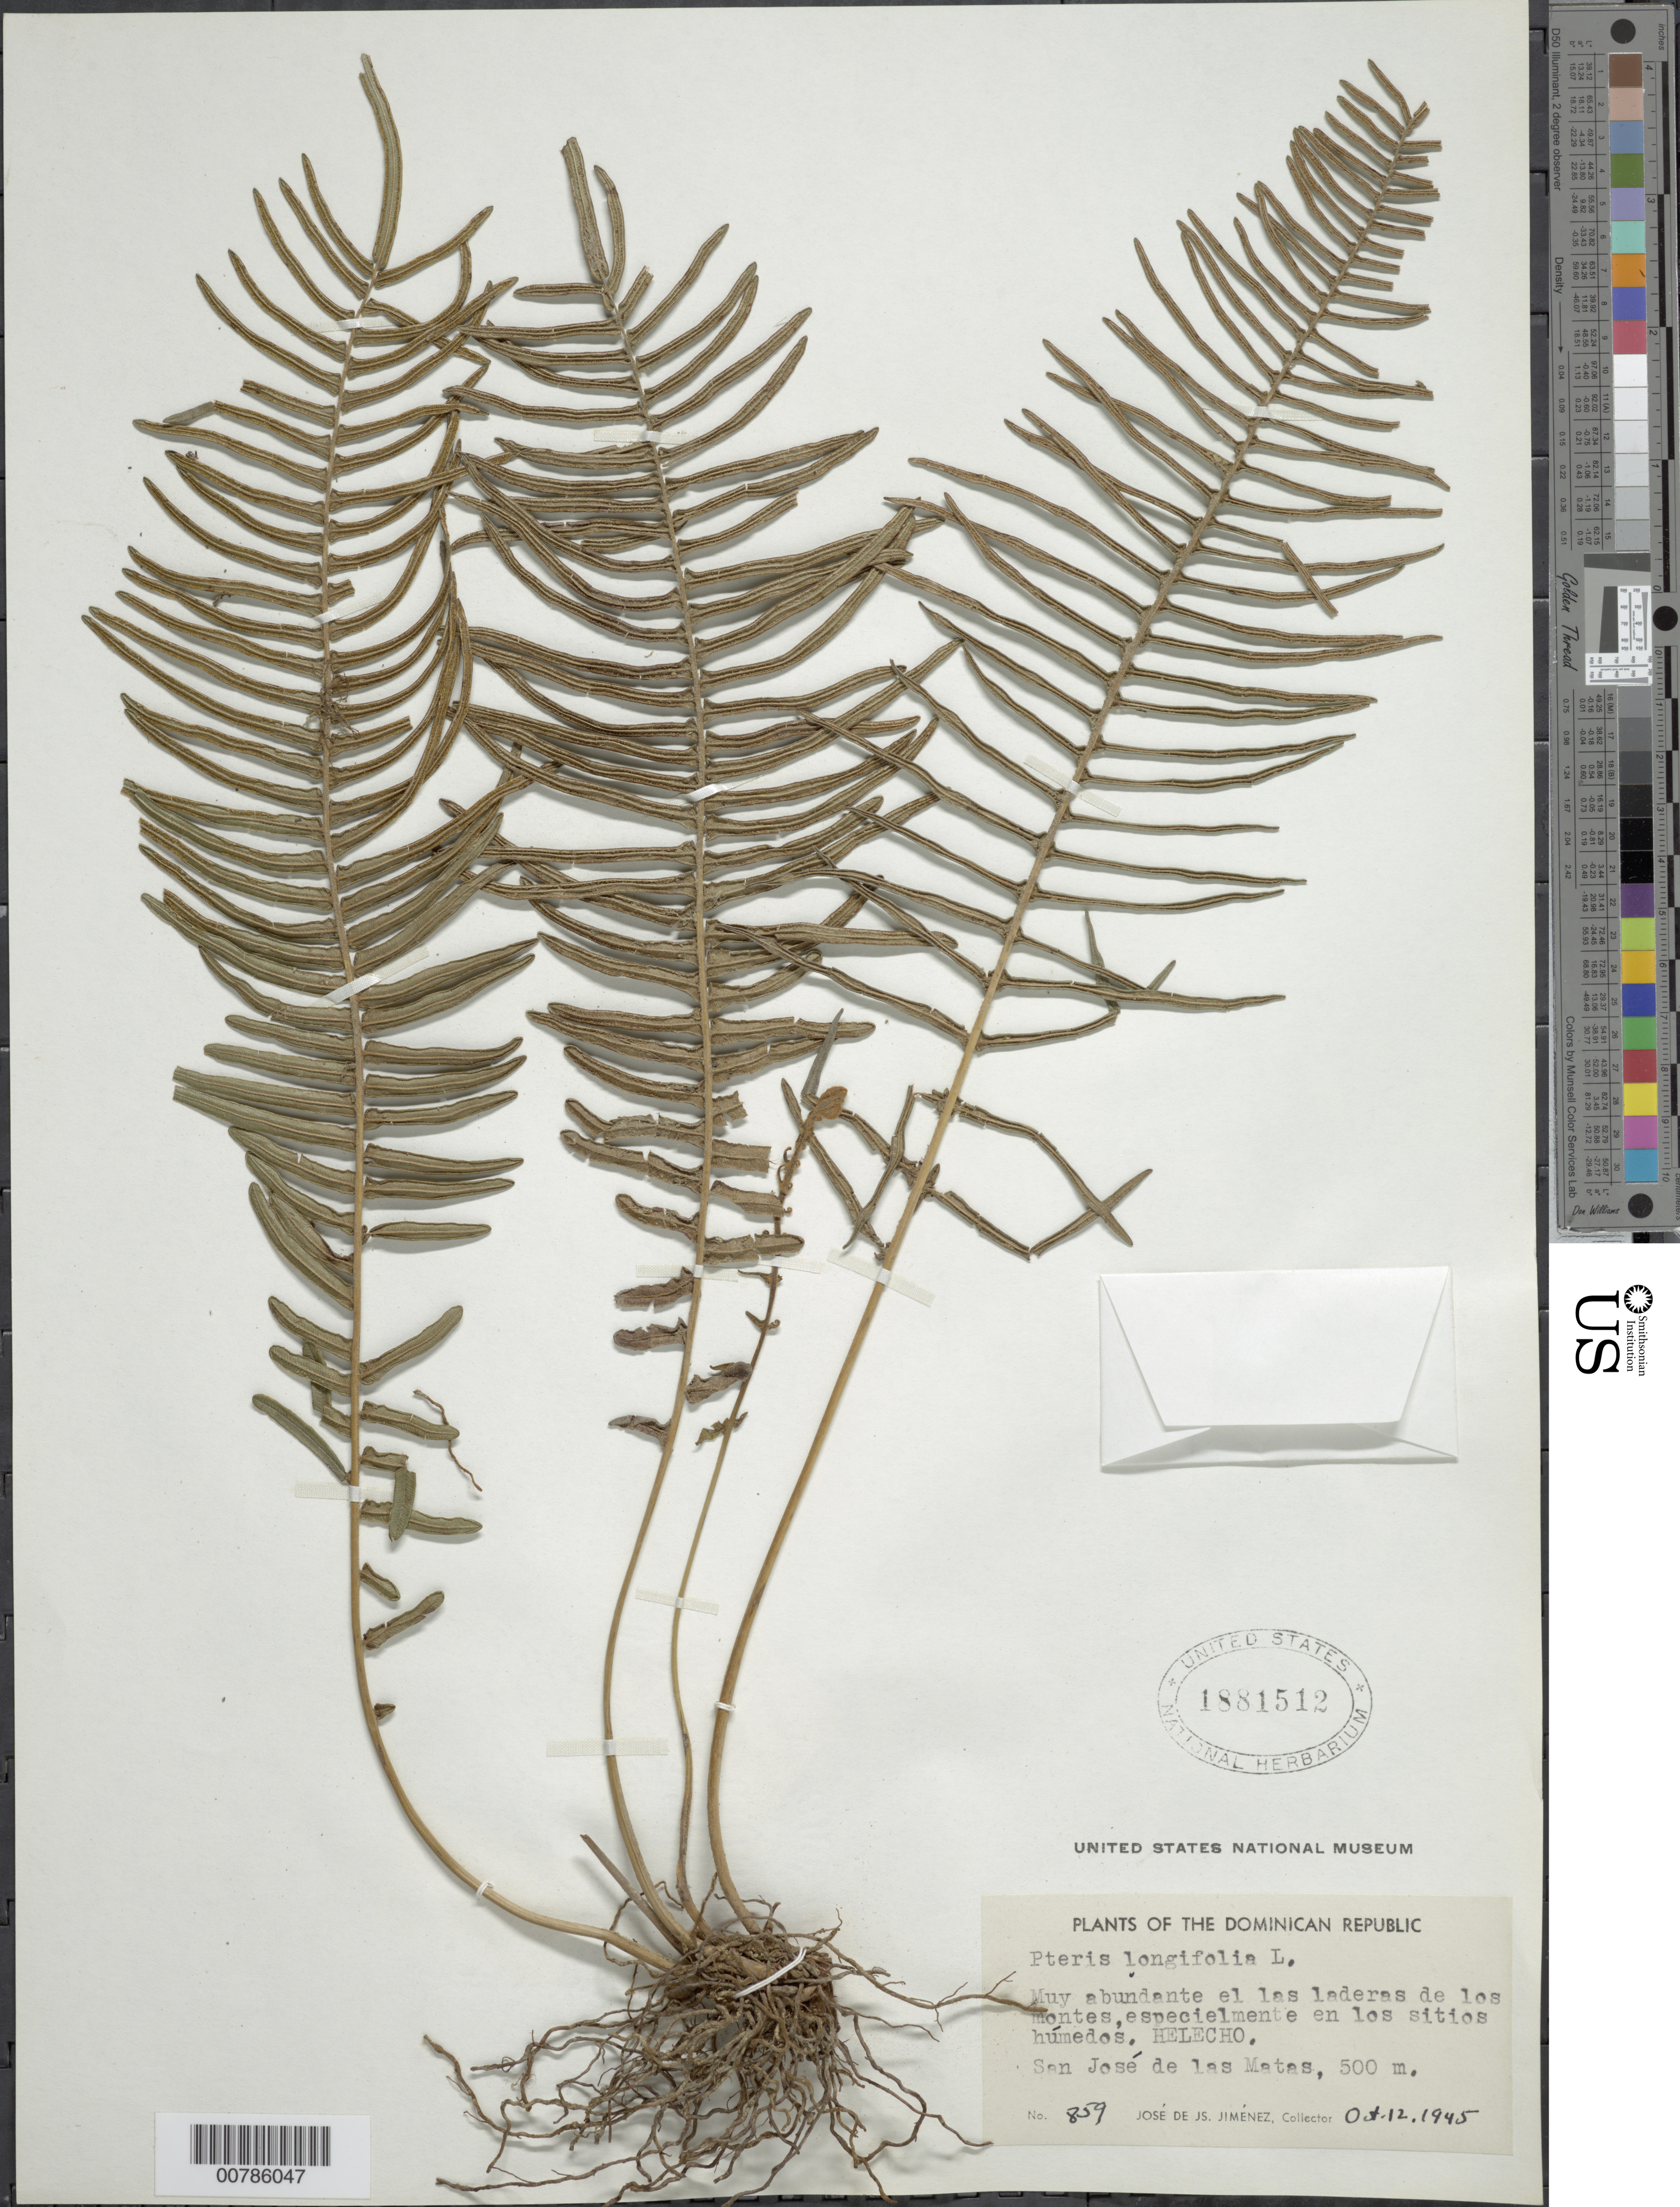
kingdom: Plantae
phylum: Tracheophyta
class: Polypodiopsida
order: Polypodiales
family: Pteridaceae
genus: Pteris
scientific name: Pteris longifolia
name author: L.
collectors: J. J. Jiménez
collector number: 859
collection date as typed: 12 Oct 1945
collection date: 1945-10-12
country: Dominican Republic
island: Hispaniola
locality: San José de las Matas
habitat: El las laderas de los montes, especielmente en los sitios húmedos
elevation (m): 500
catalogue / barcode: US 1881512